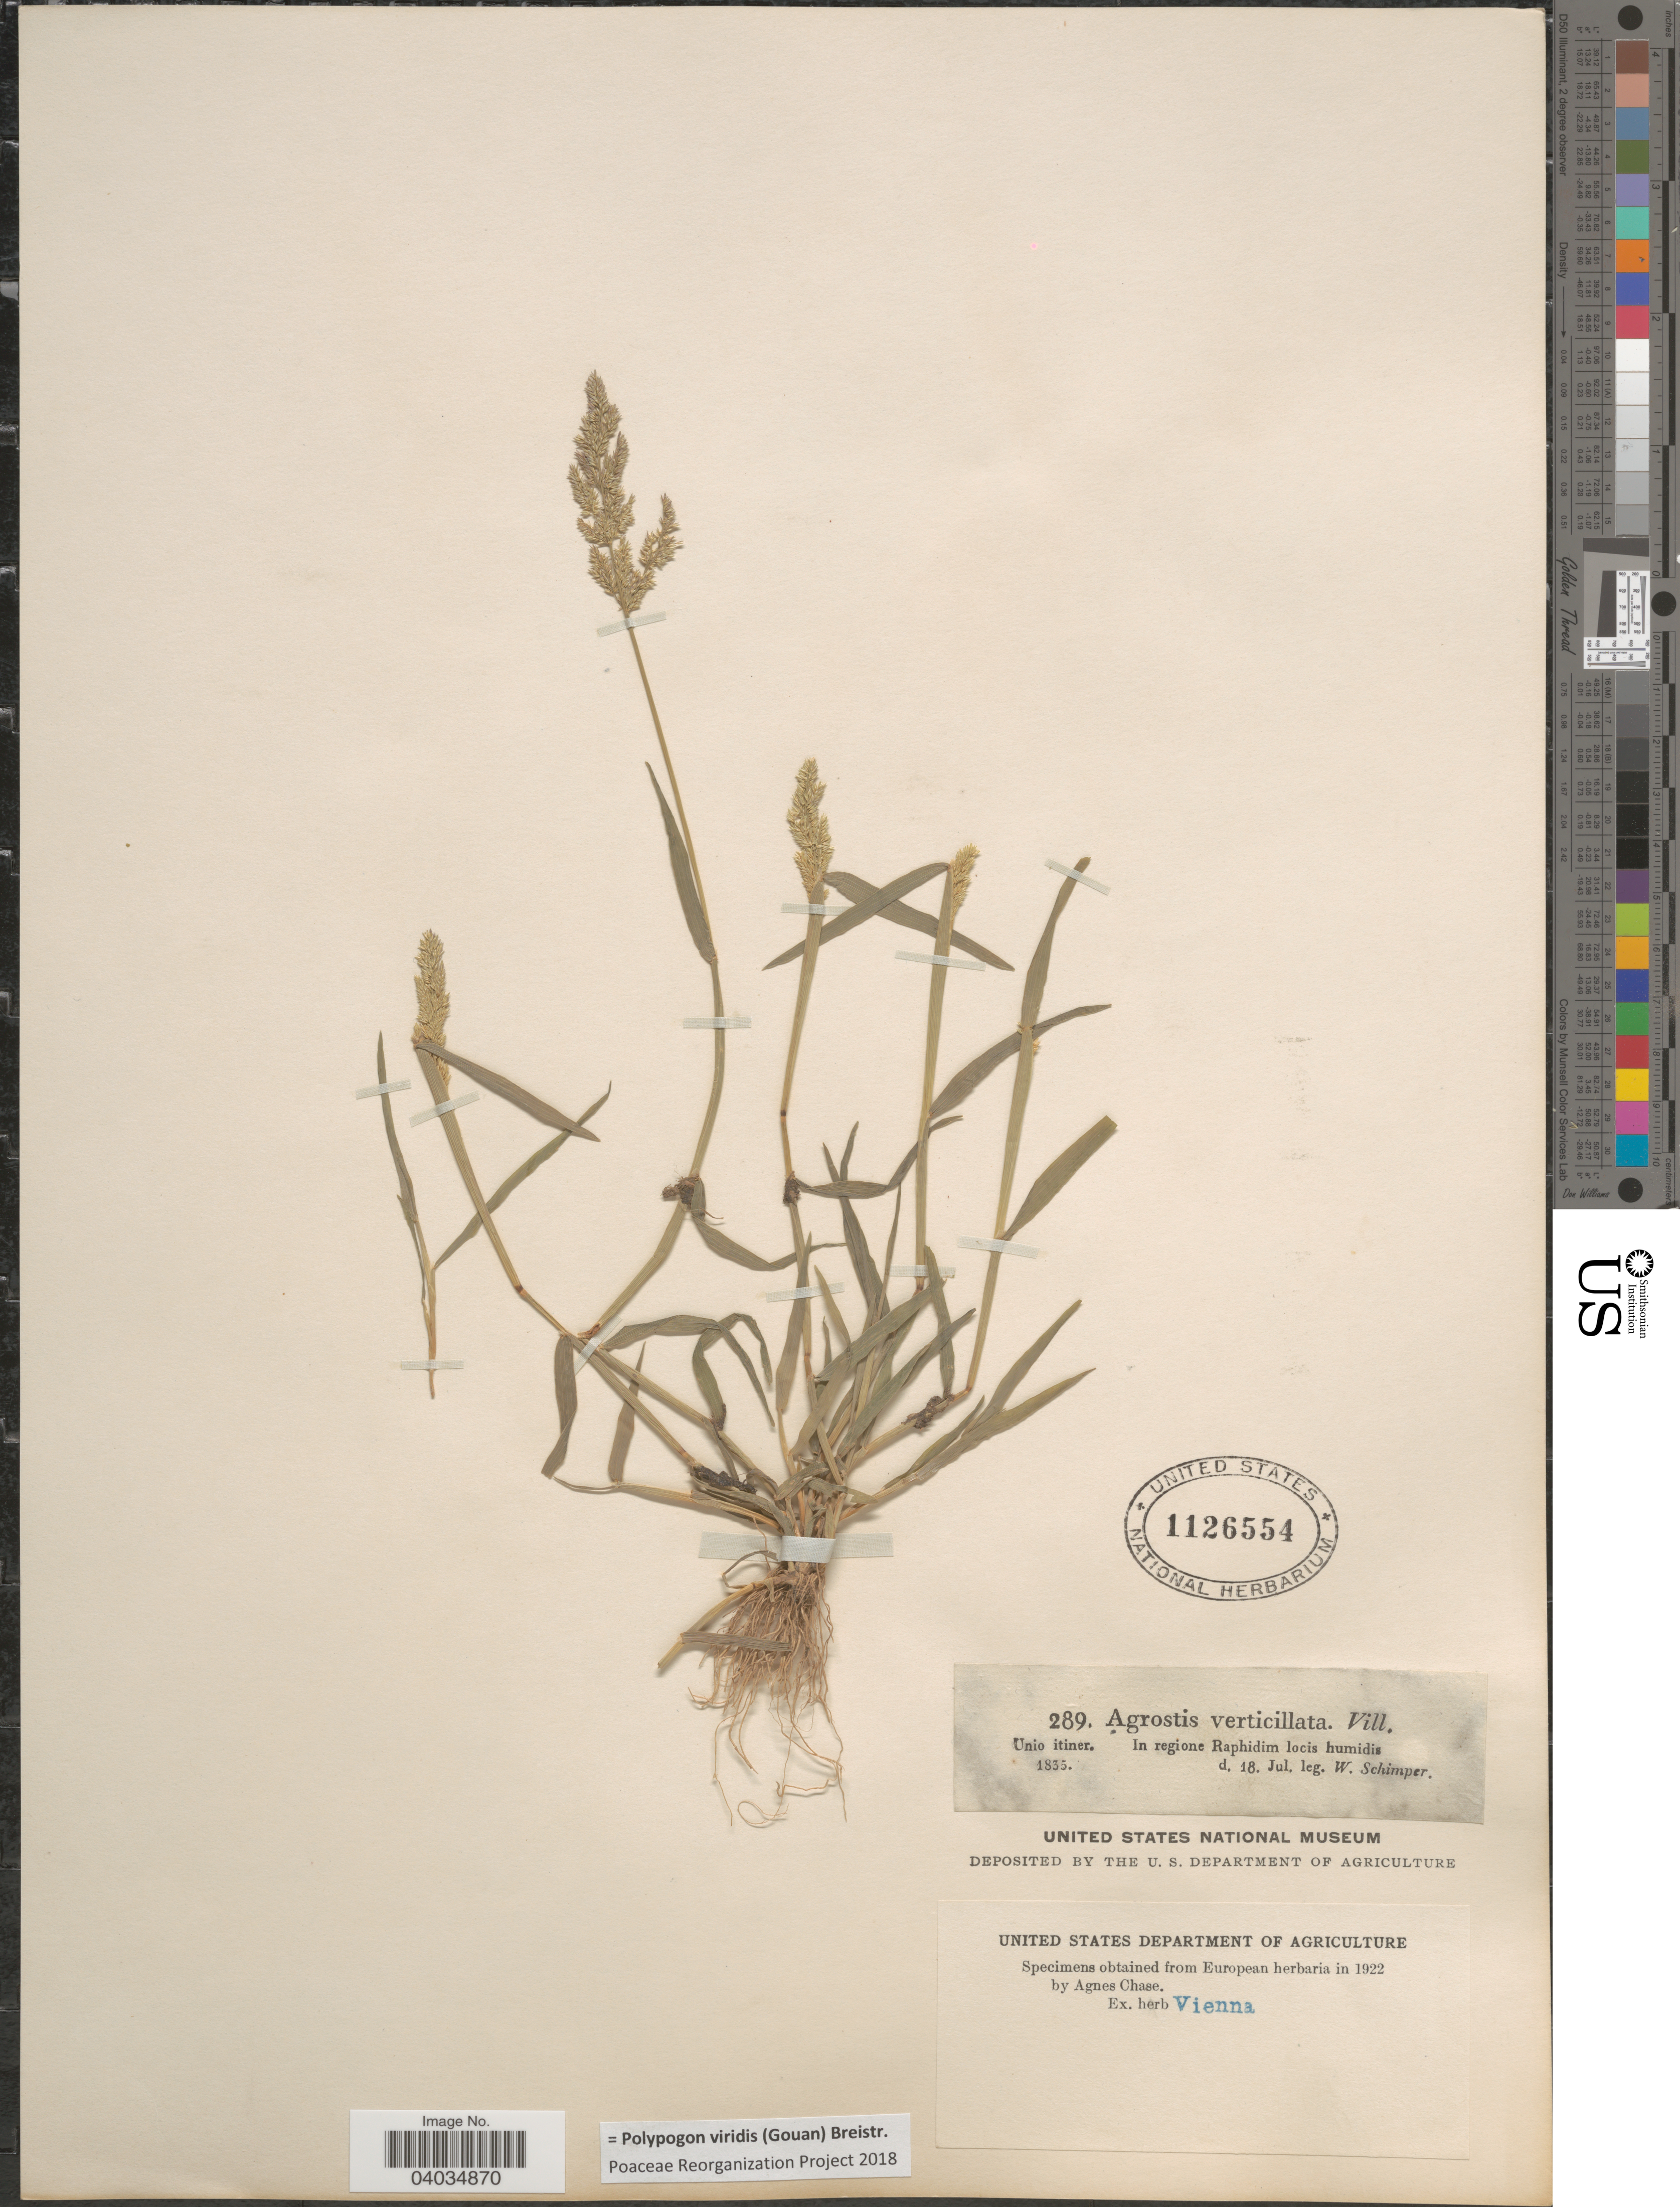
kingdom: Plantae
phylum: Tracheophyta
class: Liliopsida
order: Poales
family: Poaceae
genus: Polypogon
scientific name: Polypogon viridis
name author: (Gouan) Breistroffer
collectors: W. Schimper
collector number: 289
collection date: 1835-07-18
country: Egypt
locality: In regione Raphidim locis humidis.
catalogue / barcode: US 1126554